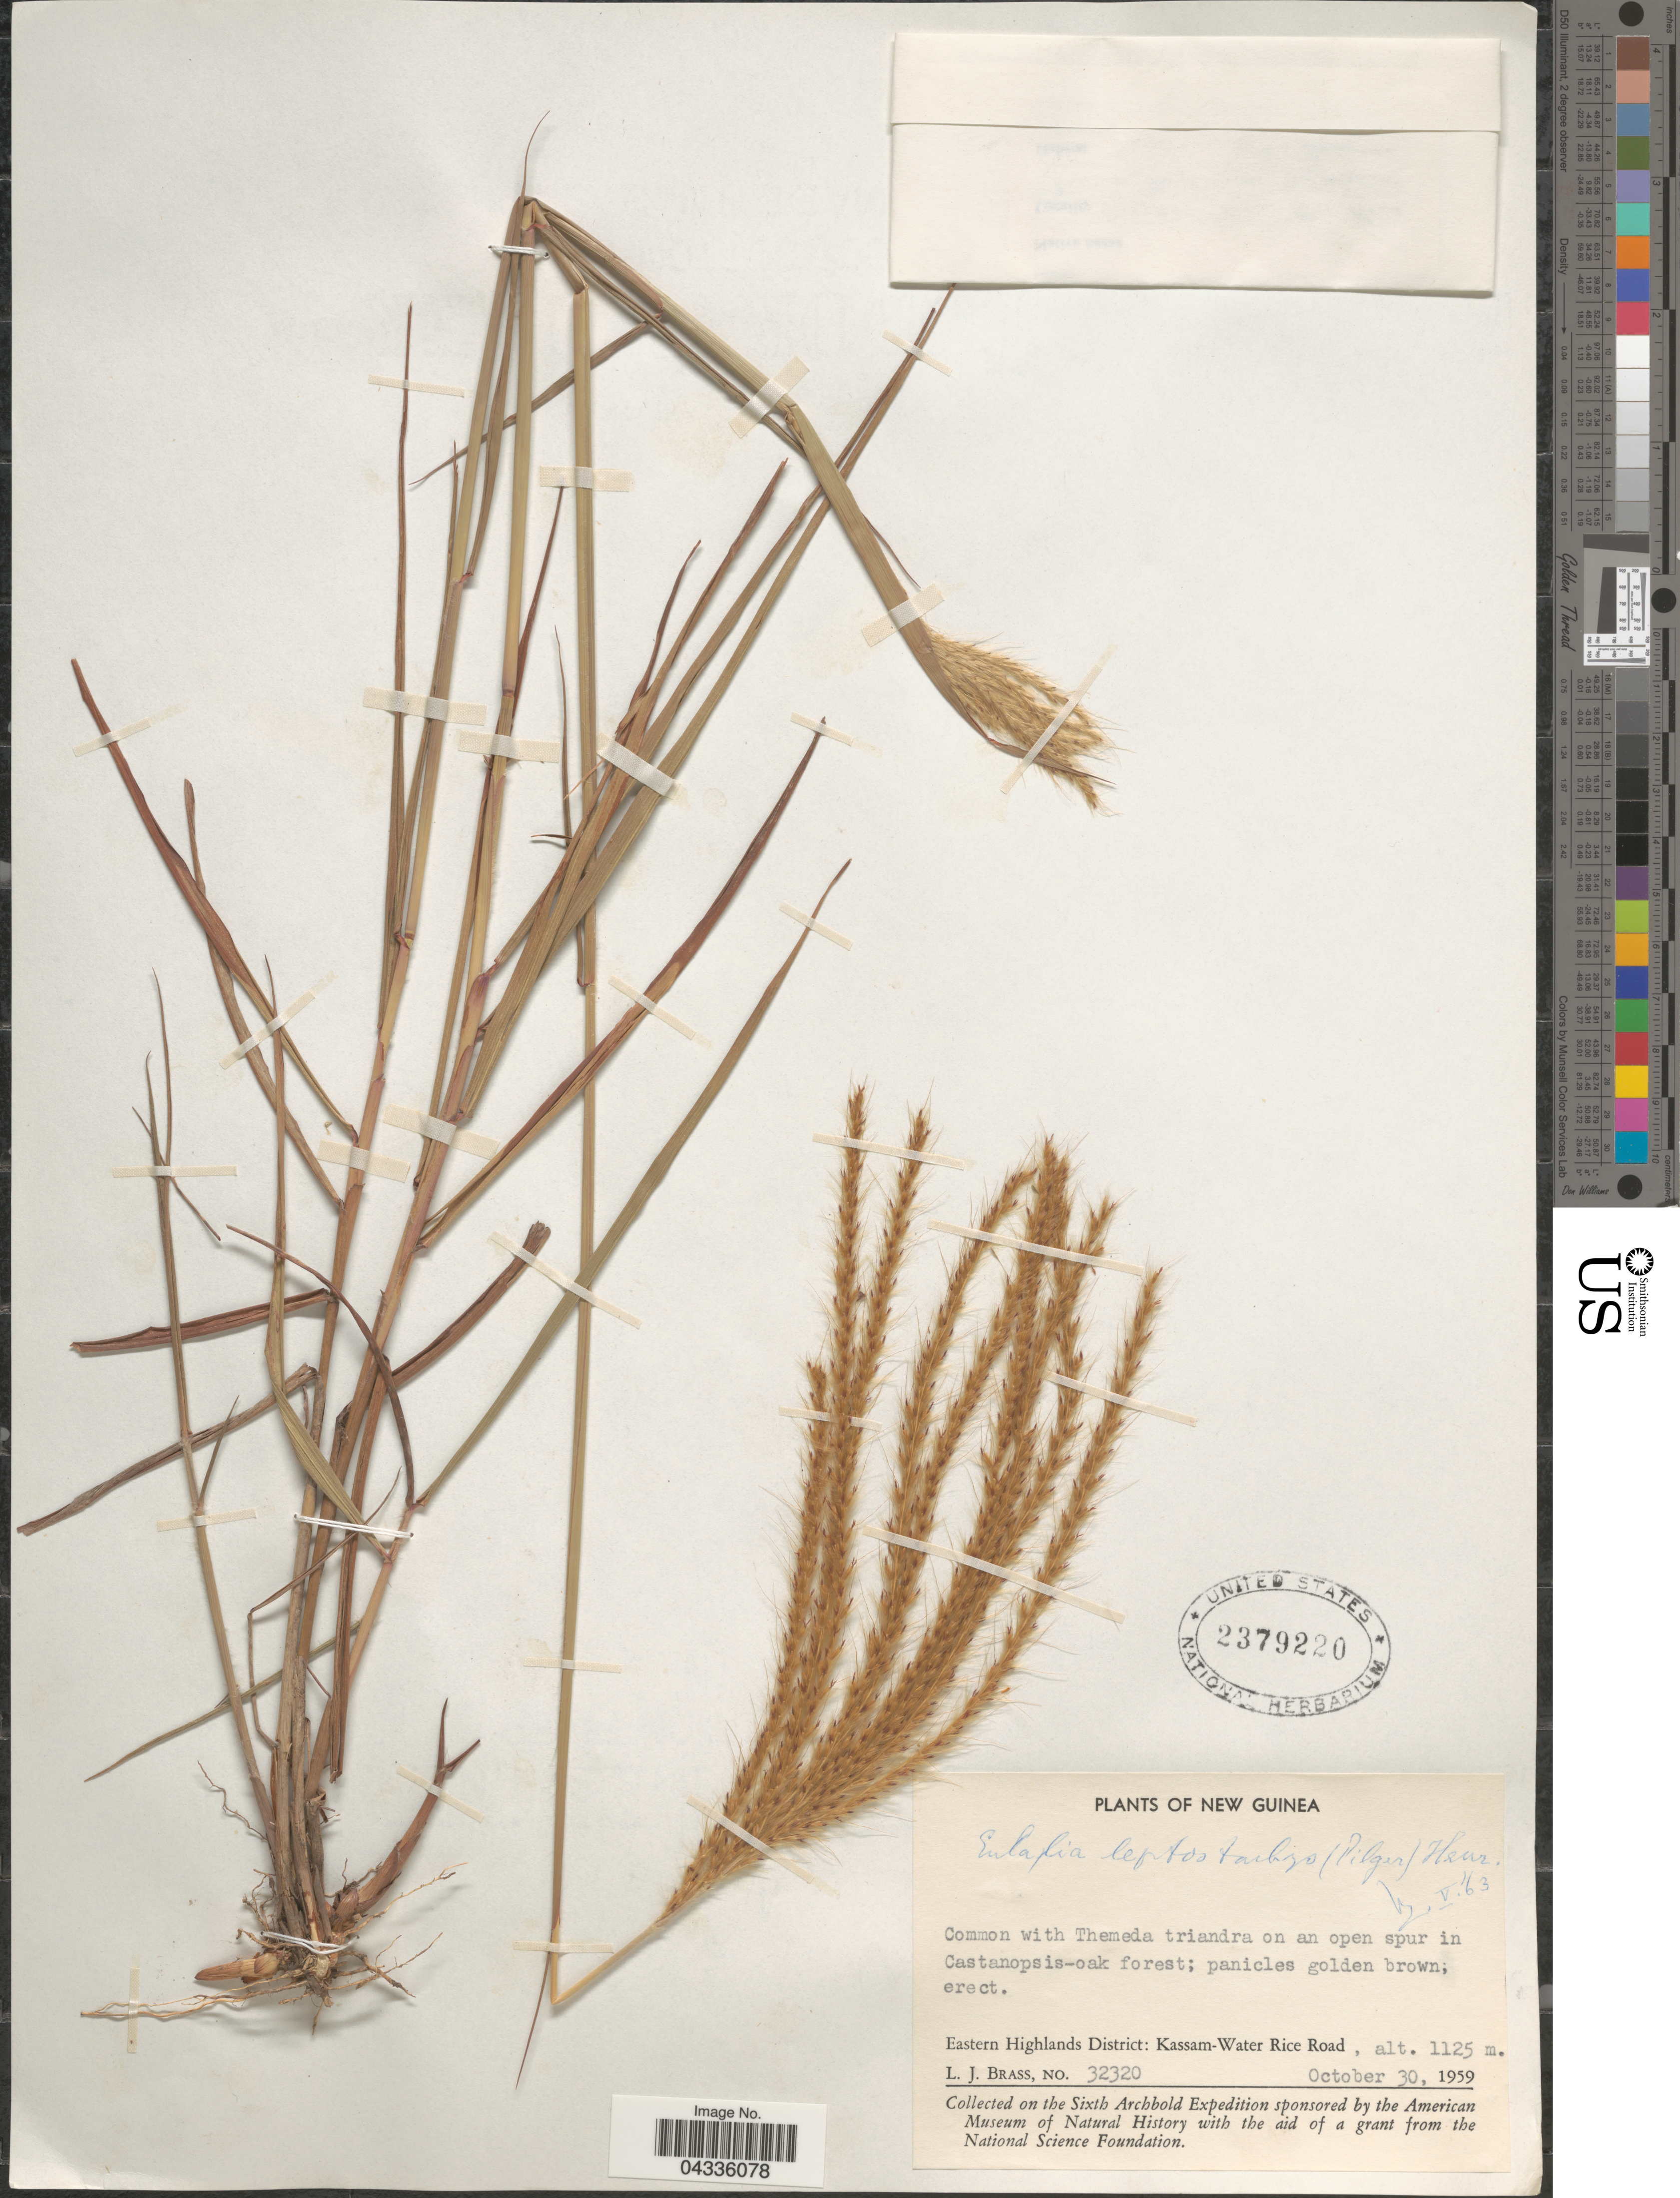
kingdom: Plantae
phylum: Tracheophyta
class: Liliopsida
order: Poales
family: Poaceae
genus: Eulalia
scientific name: Eulalia leptostachys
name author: (Pilg.) Henr.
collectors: L. J. Brass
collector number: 32320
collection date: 1959-10-30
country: Papua New Guinea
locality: New Guinea. Eastern Highlands District: Kassam-Water Rice Road. Sixth Archbold Expedition.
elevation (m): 1125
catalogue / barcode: US 2379220